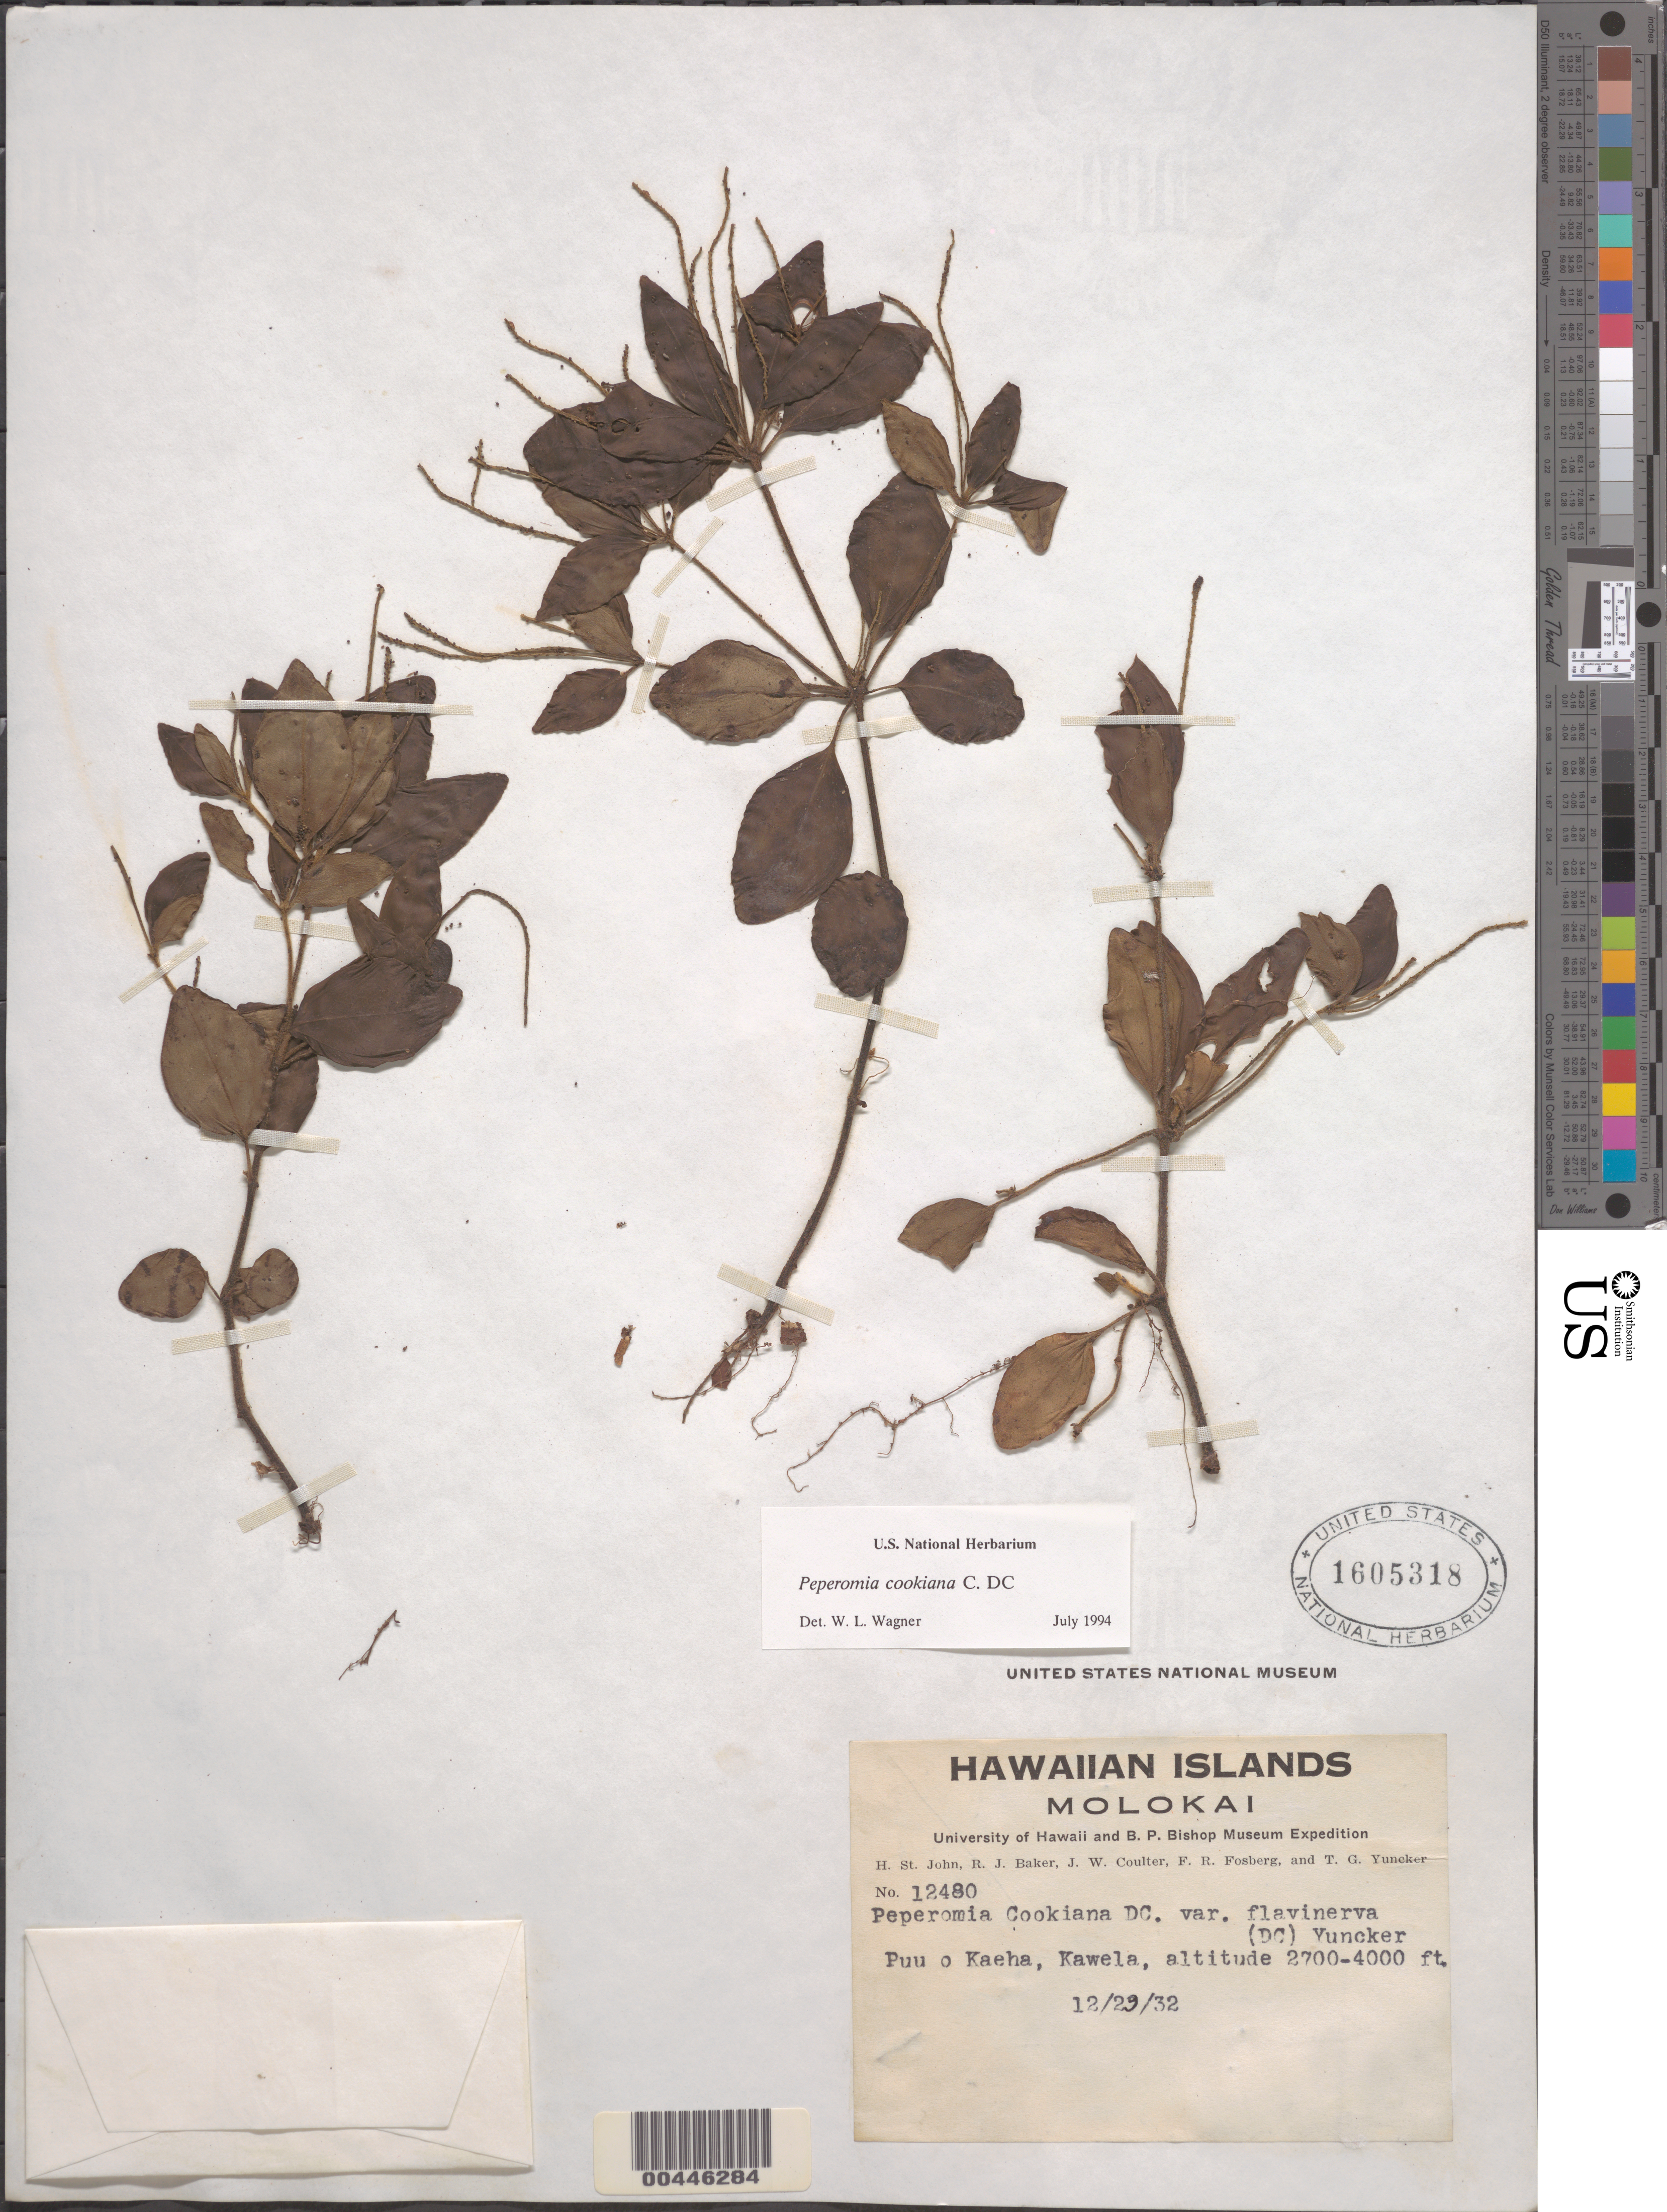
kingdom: Plantae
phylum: Tracheophyta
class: Magnoliopsida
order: Piperales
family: Piperaceae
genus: Peperomia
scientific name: Peperomia cookiana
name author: C. DC.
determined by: Wagner, W. L., (BOT), Smithsonian Institution - National Museum of Natural History (UNITED STATES)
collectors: H. St. John, R. J. Baker, J. W. Coulter & F. R. Fosberg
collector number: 12480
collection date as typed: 29 Dec 1932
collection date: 1932-12-29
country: United States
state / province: Hawaii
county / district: Maui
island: Moloka'i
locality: Puu o Kaeha, Kawela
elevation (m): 823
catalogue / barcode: US 1605318